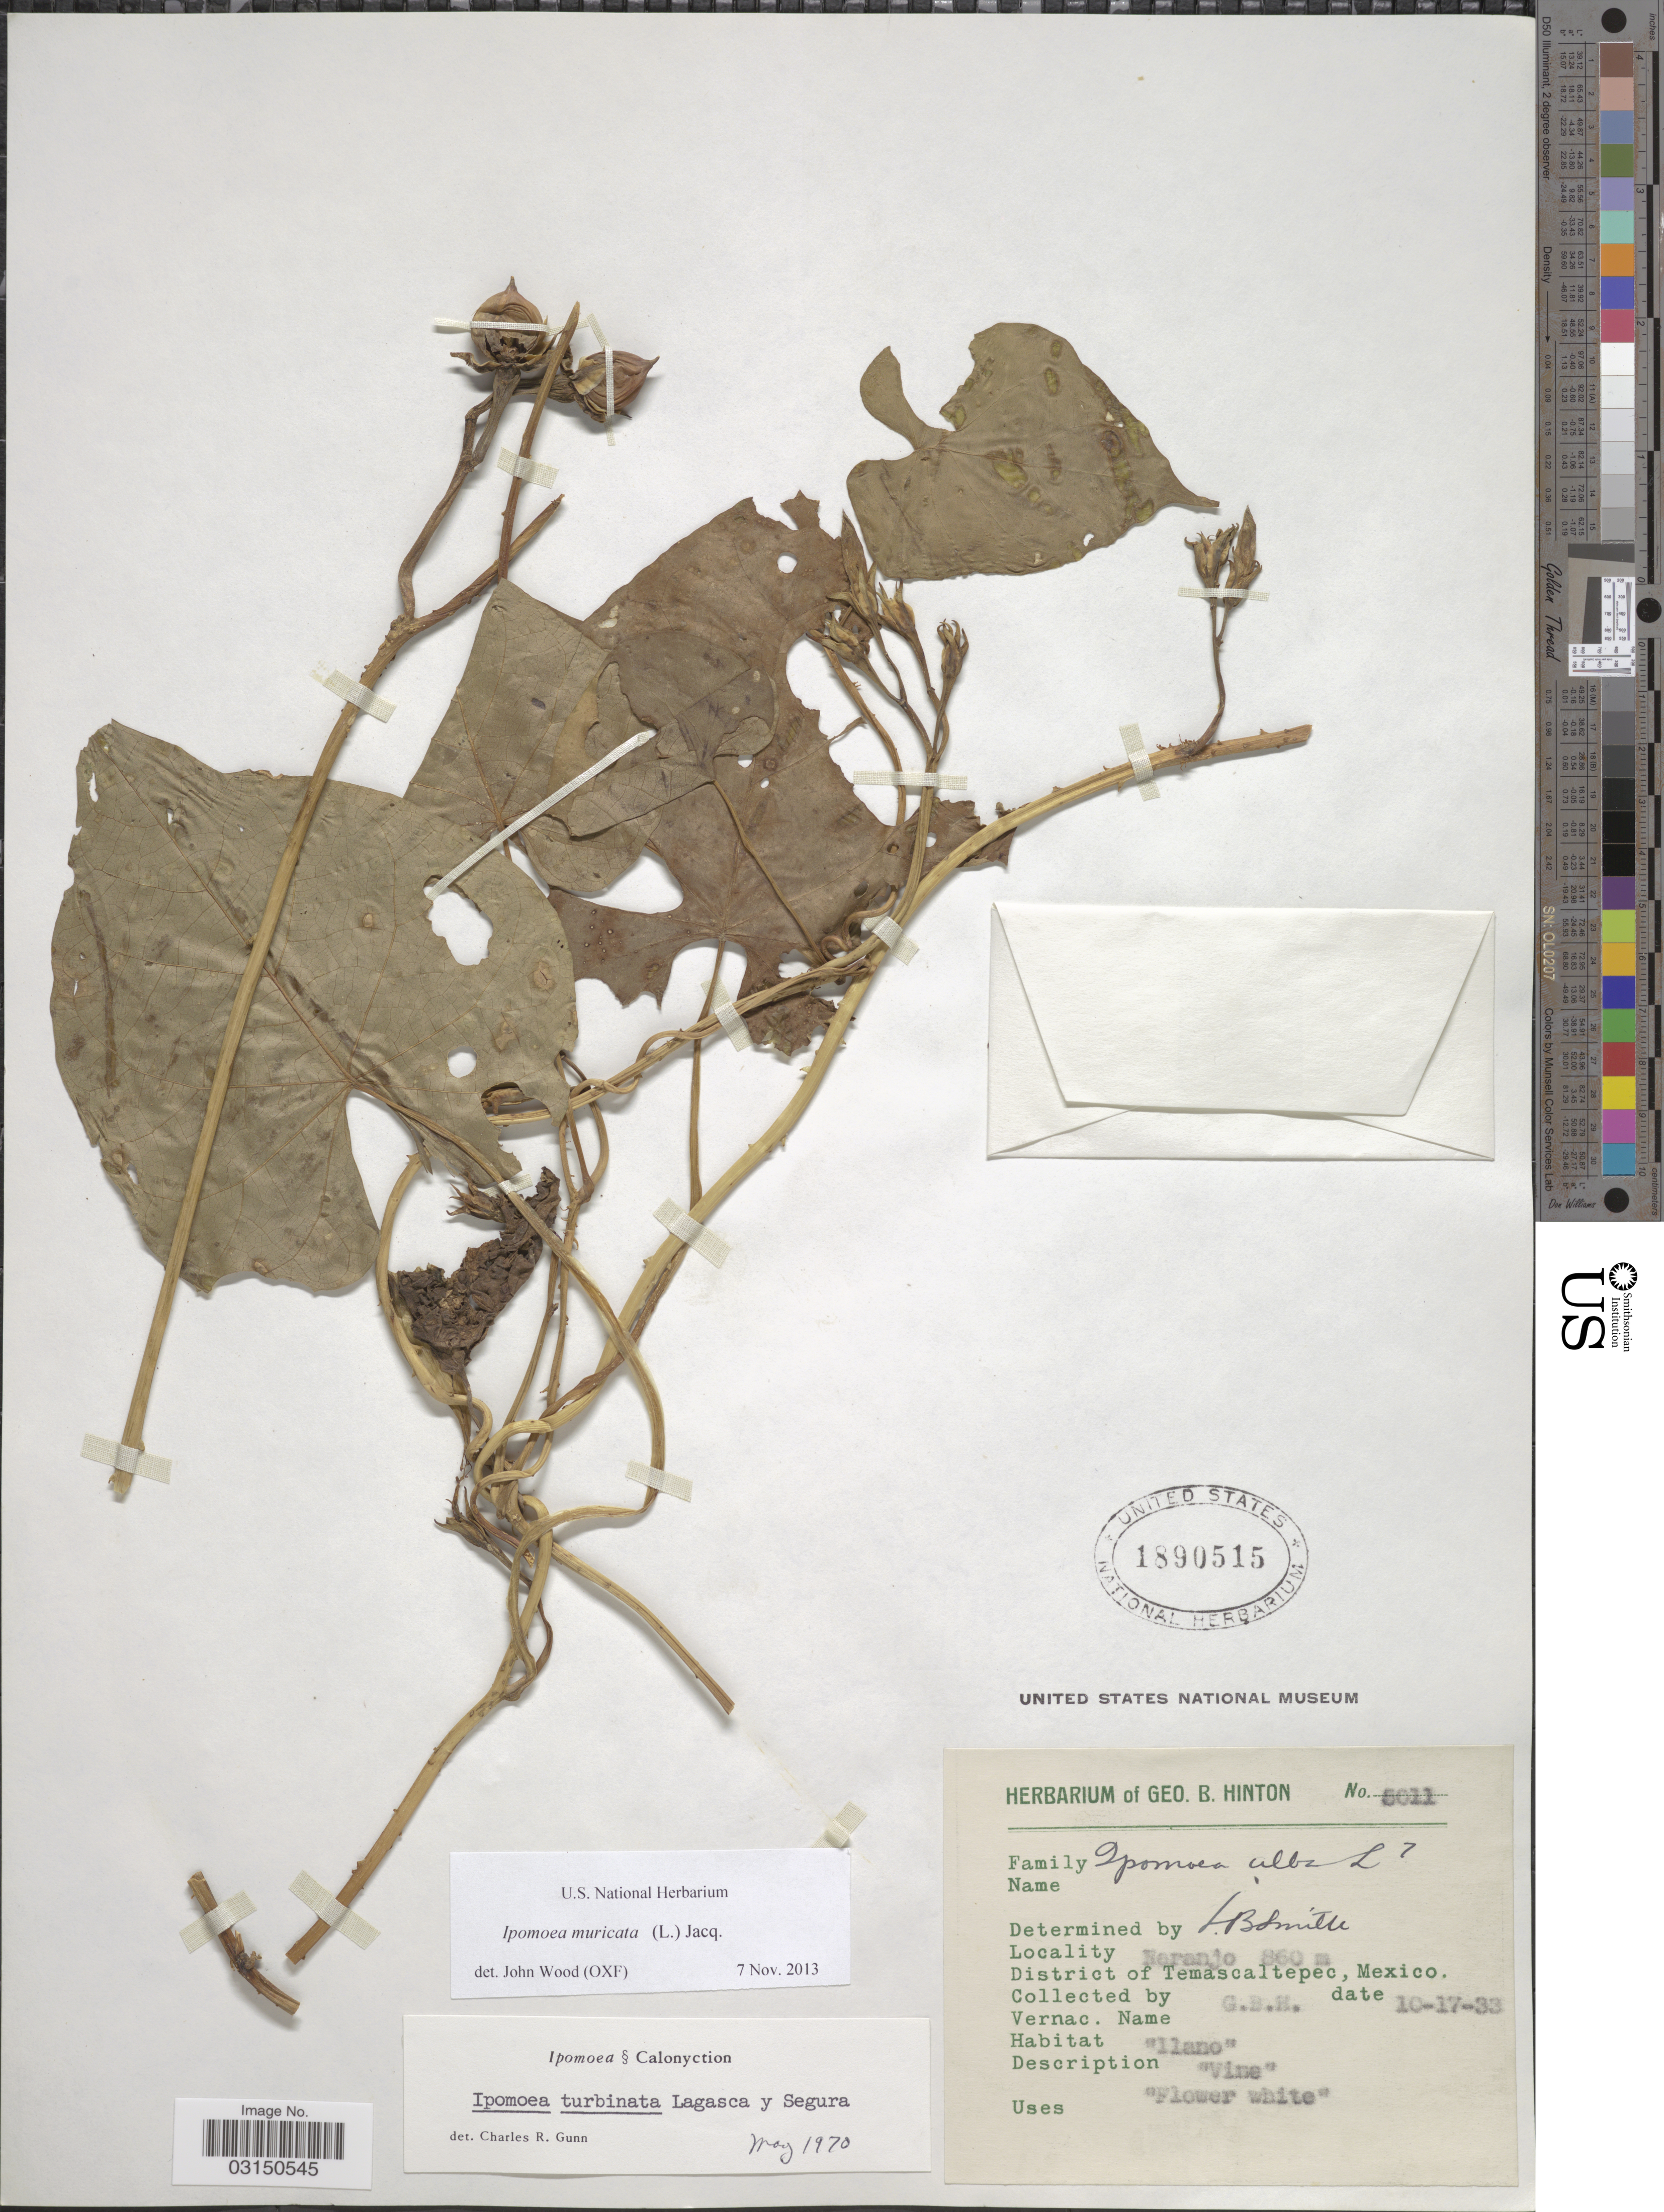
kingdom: Plantae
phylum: Tracheophyta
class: Magnoliopsida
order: Solanales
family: Convolvulaceae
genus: Ipomoea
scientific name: Ipomoea muricata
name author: (L.) Jacq.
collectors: G. B. Hinton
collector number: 5011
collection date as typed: Transcribed d/m/y: 17/10/33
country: Mexico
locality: Naranjo. District of Temascaltepec.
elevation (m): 860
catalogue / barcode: US 1890515